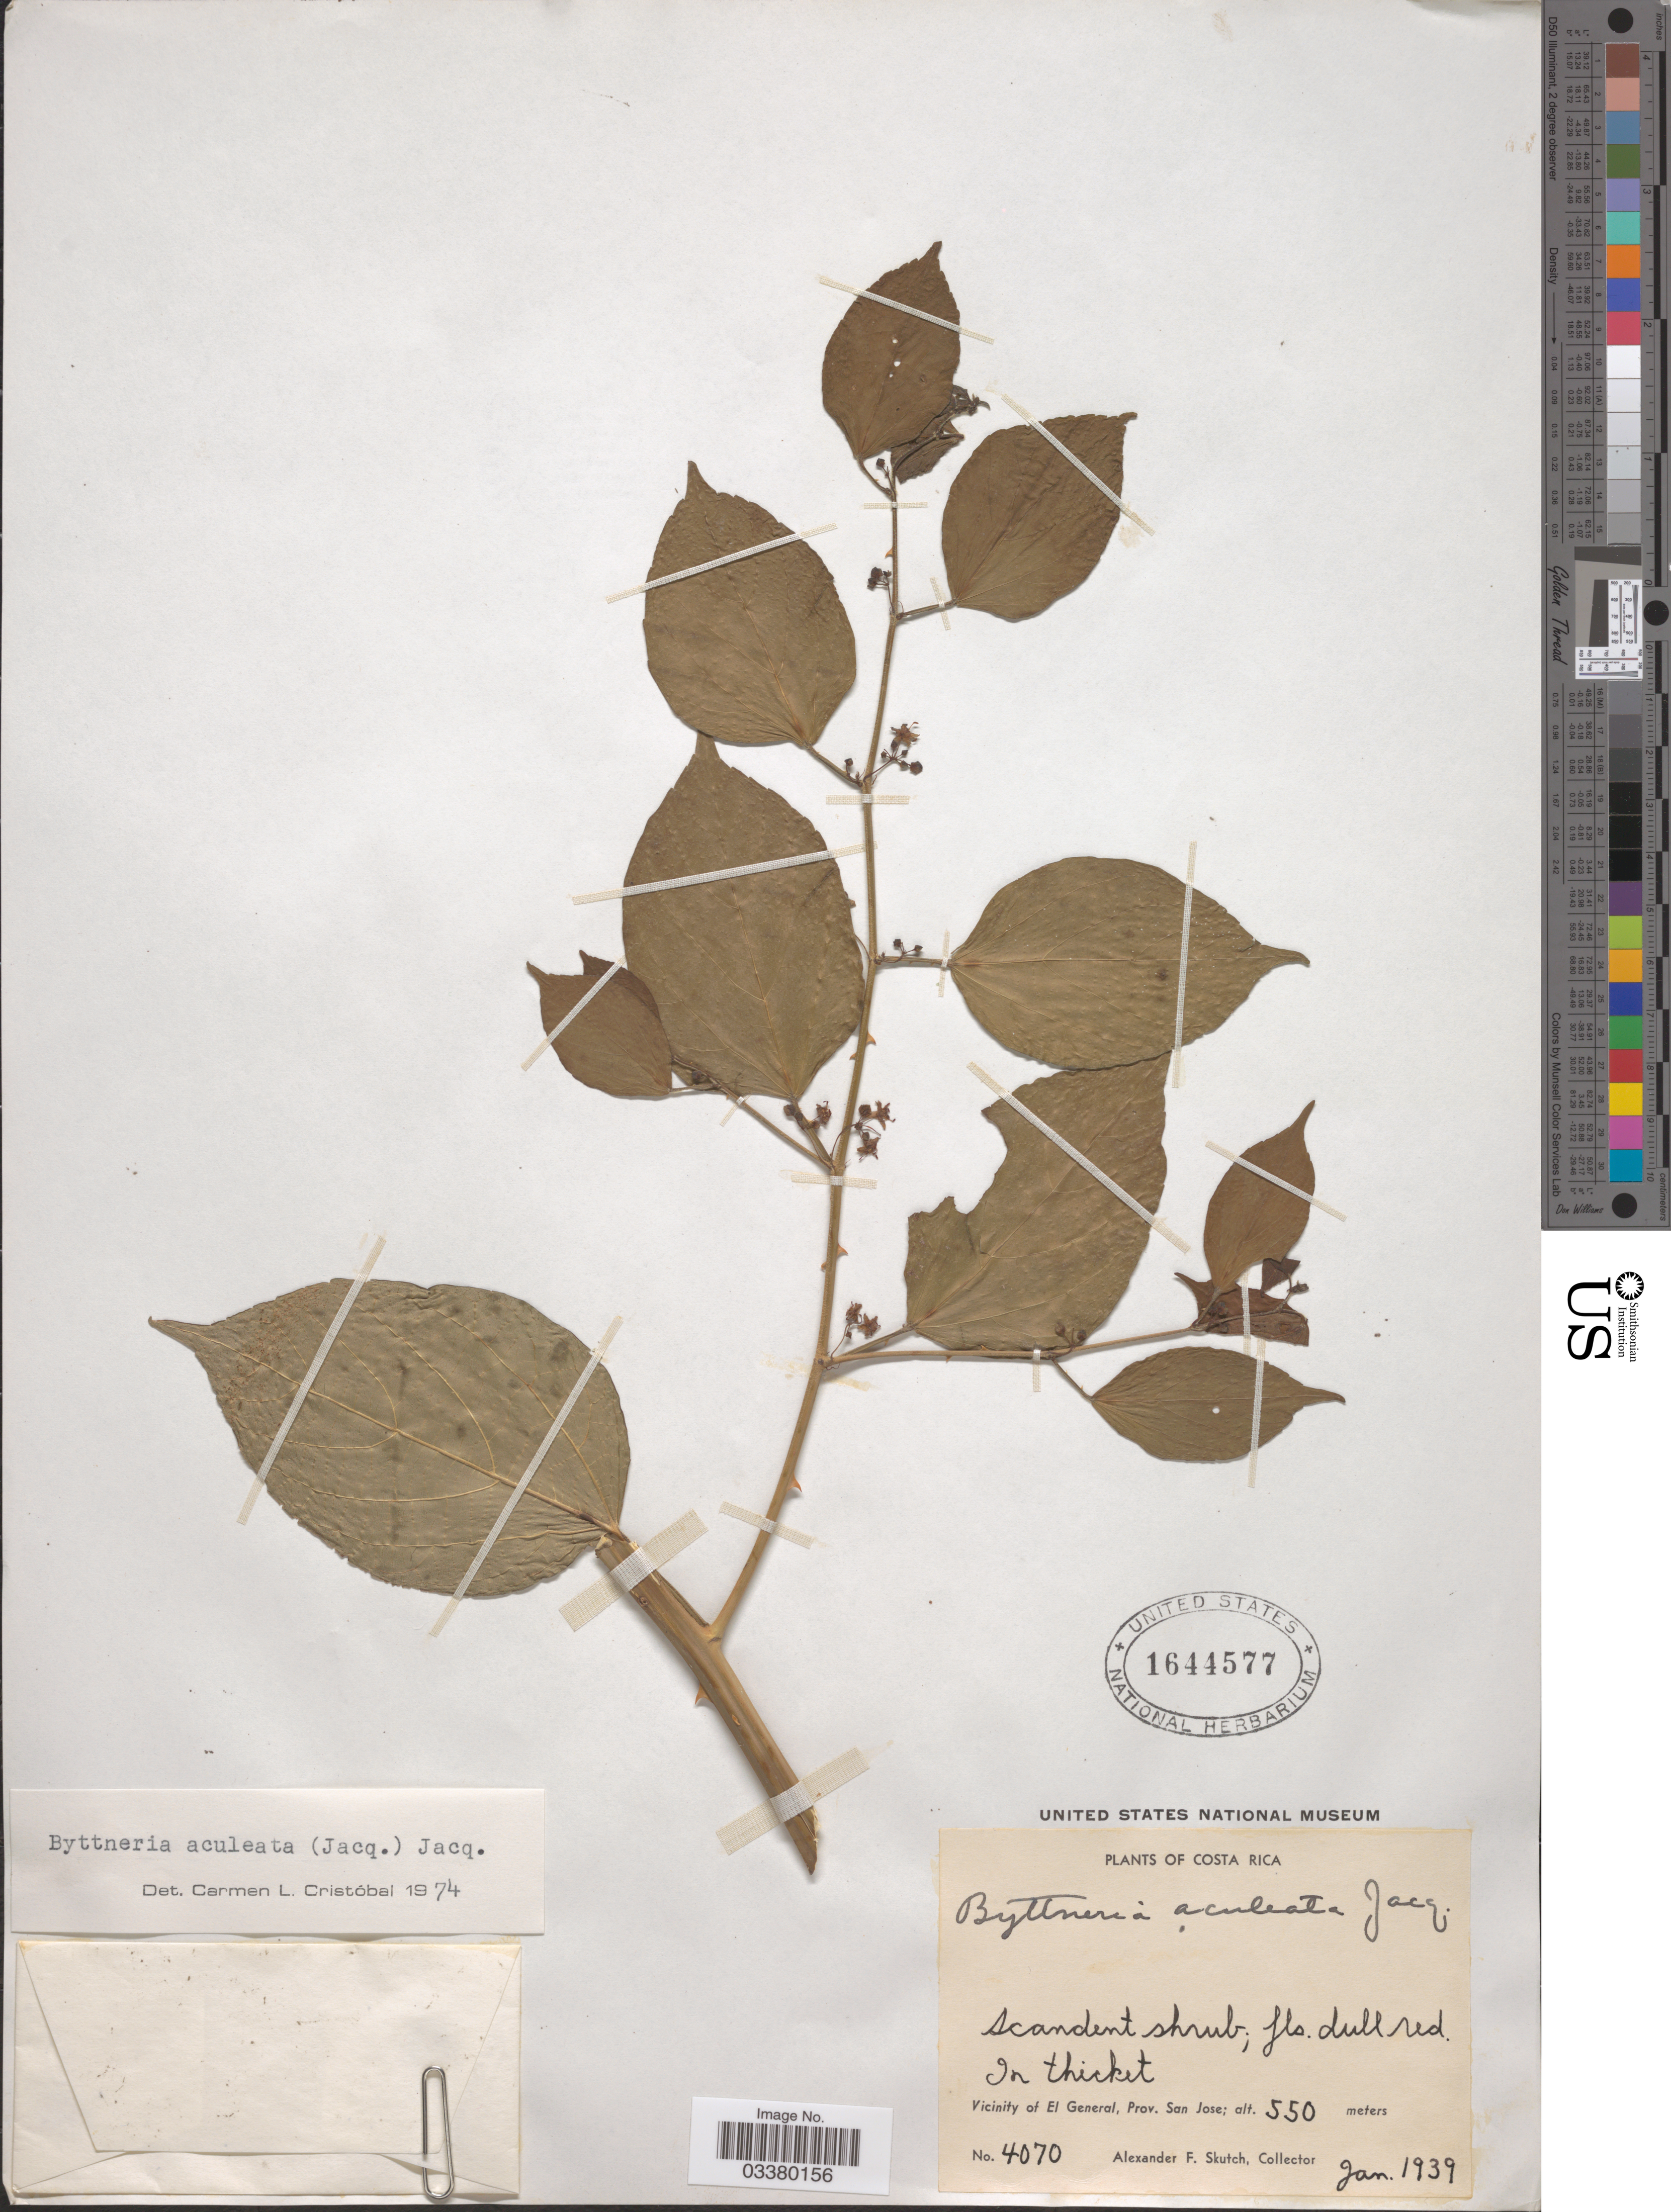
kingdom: Plantae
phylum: Tracheophyta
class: Magnoliopsida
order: Malvales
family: Malvaceae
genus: Byttneria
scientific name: Byttneria aculeata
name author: (Jacq.) Jacq.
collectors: A. F. Skutch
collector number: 4070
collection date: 1939-01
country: Costa Rica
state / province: San José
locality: Vicinity of El General.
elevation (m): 550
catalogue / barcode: US 1644577